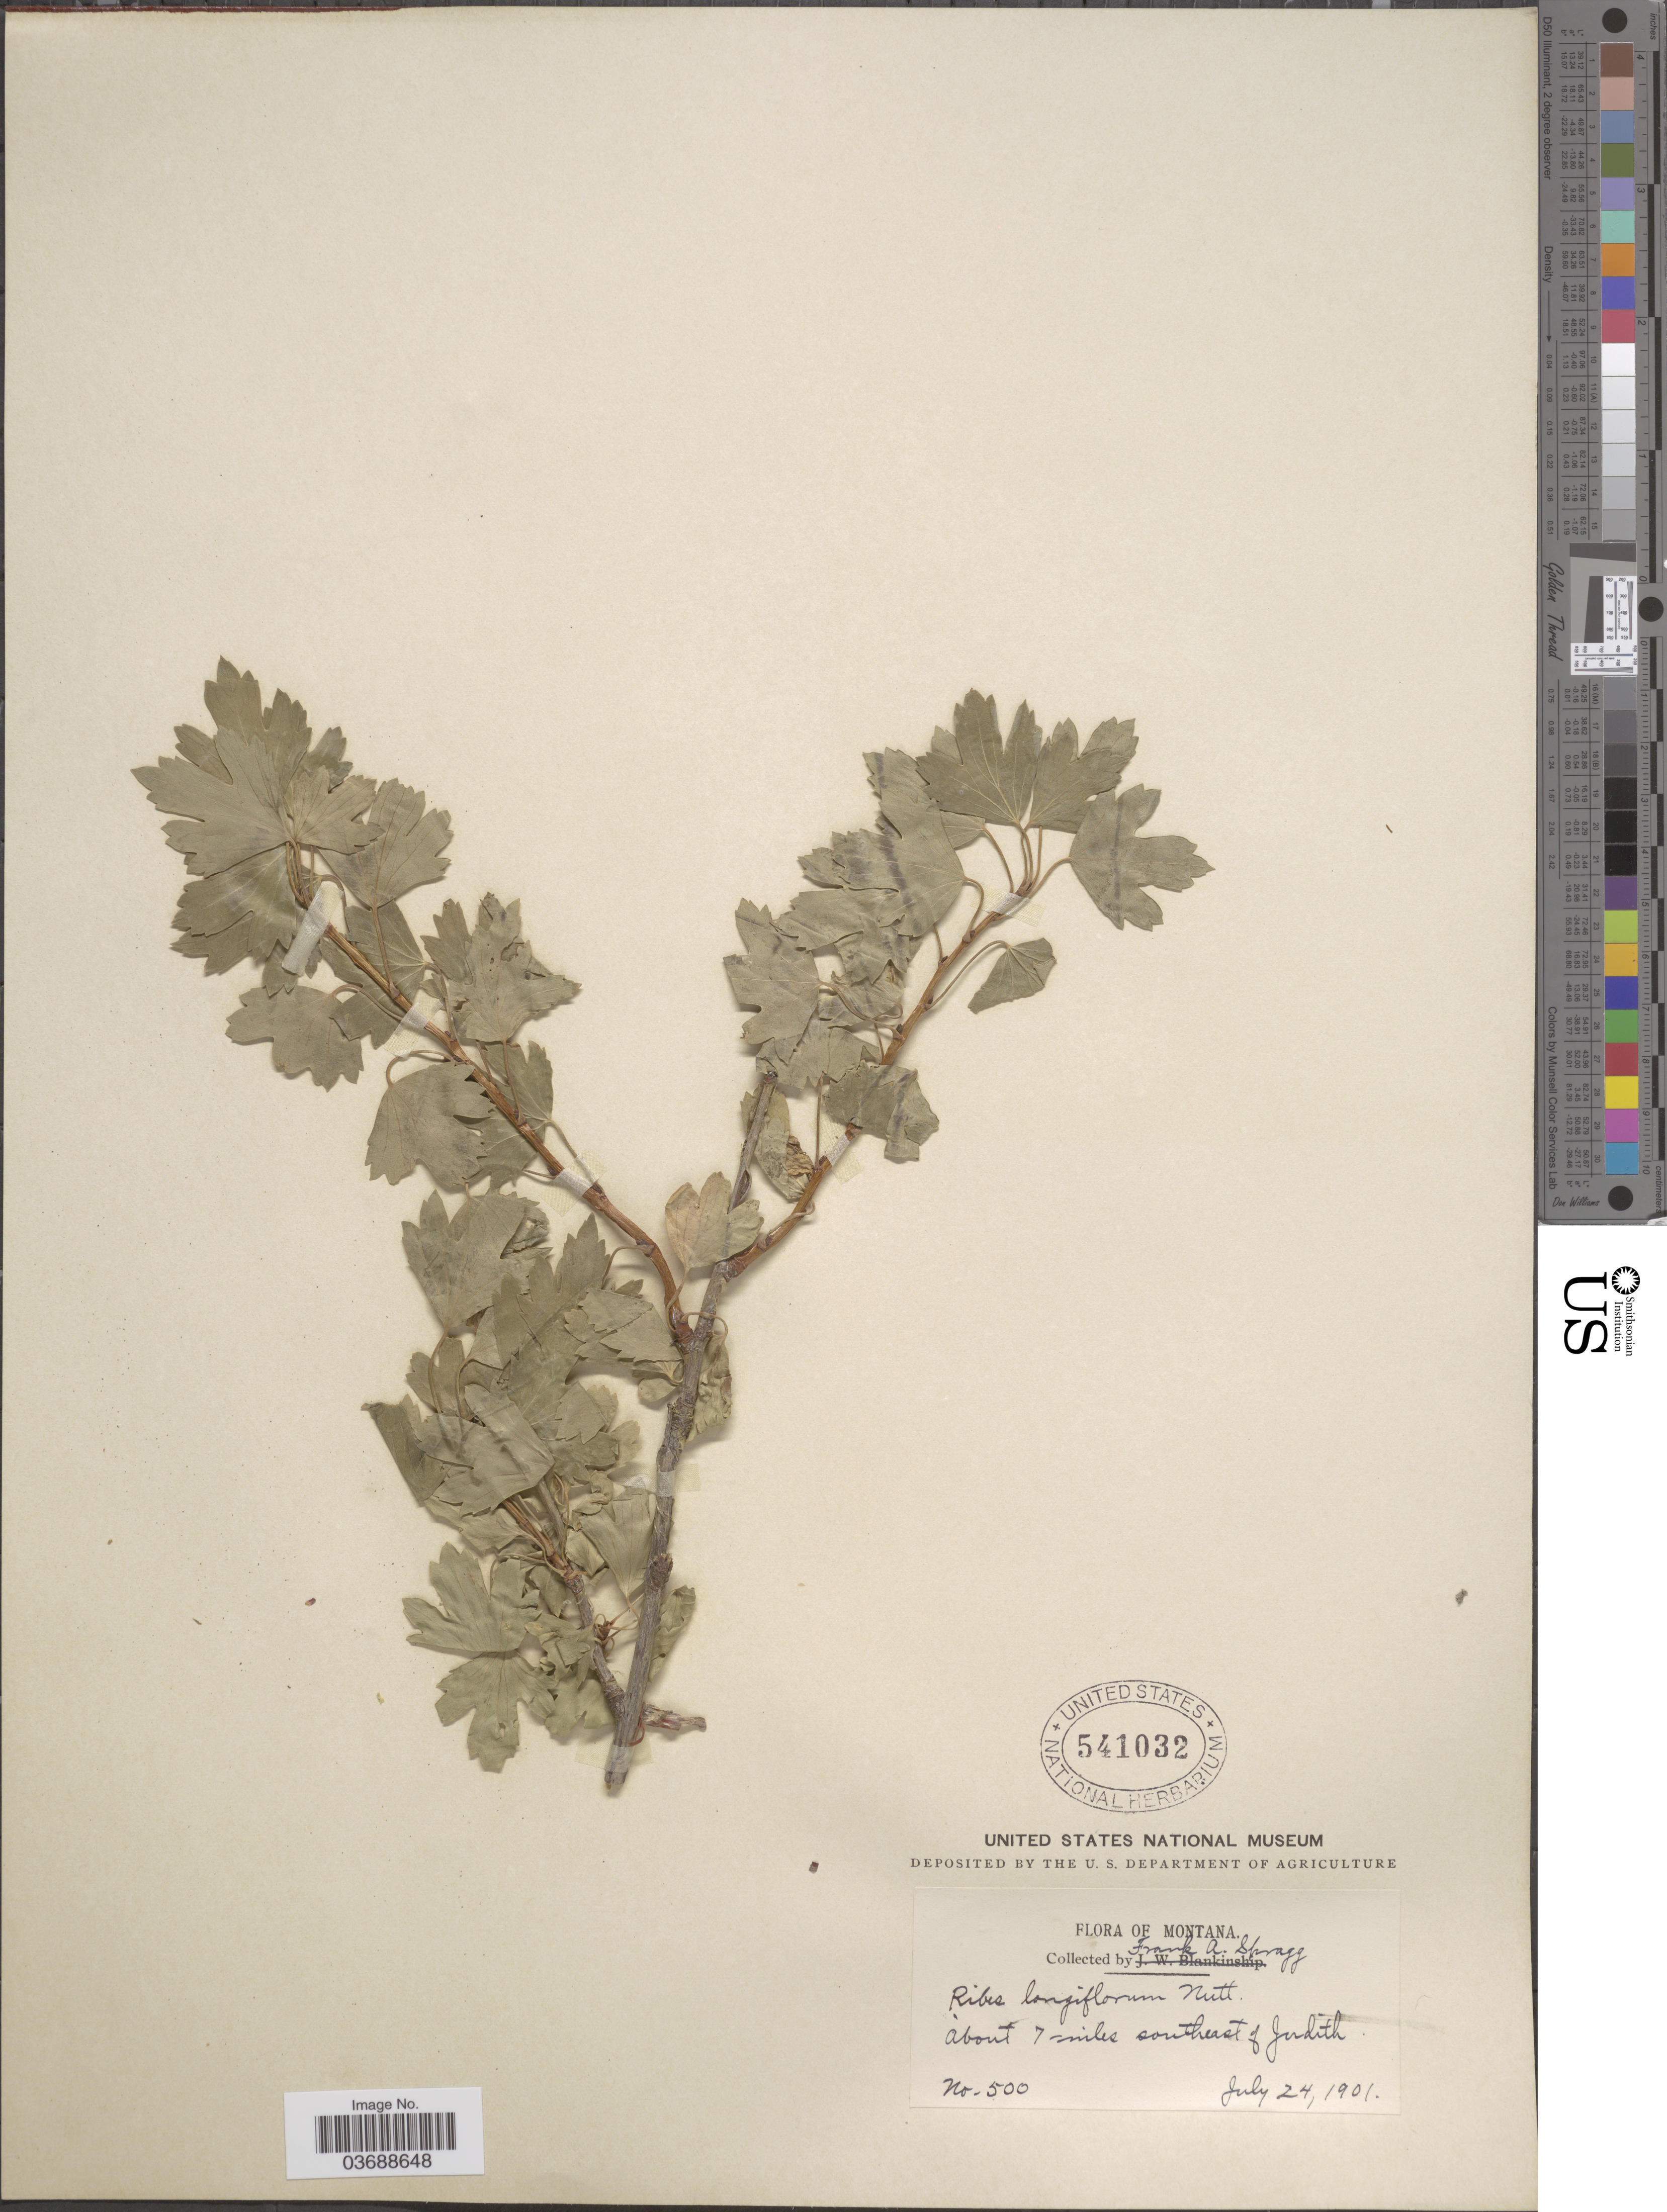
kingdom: Plantae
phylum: Tracheophyta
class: Magnoliopsida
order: Saxifragales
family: Grossulariaceae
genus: Ribes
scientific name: Ribes odoratum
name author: H.L. Wendl.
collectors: F. Spragg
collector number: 500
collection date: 1901-07-24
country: United States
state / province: Montana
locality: About 7 miles southeast of Judith.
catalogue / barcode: US 541032